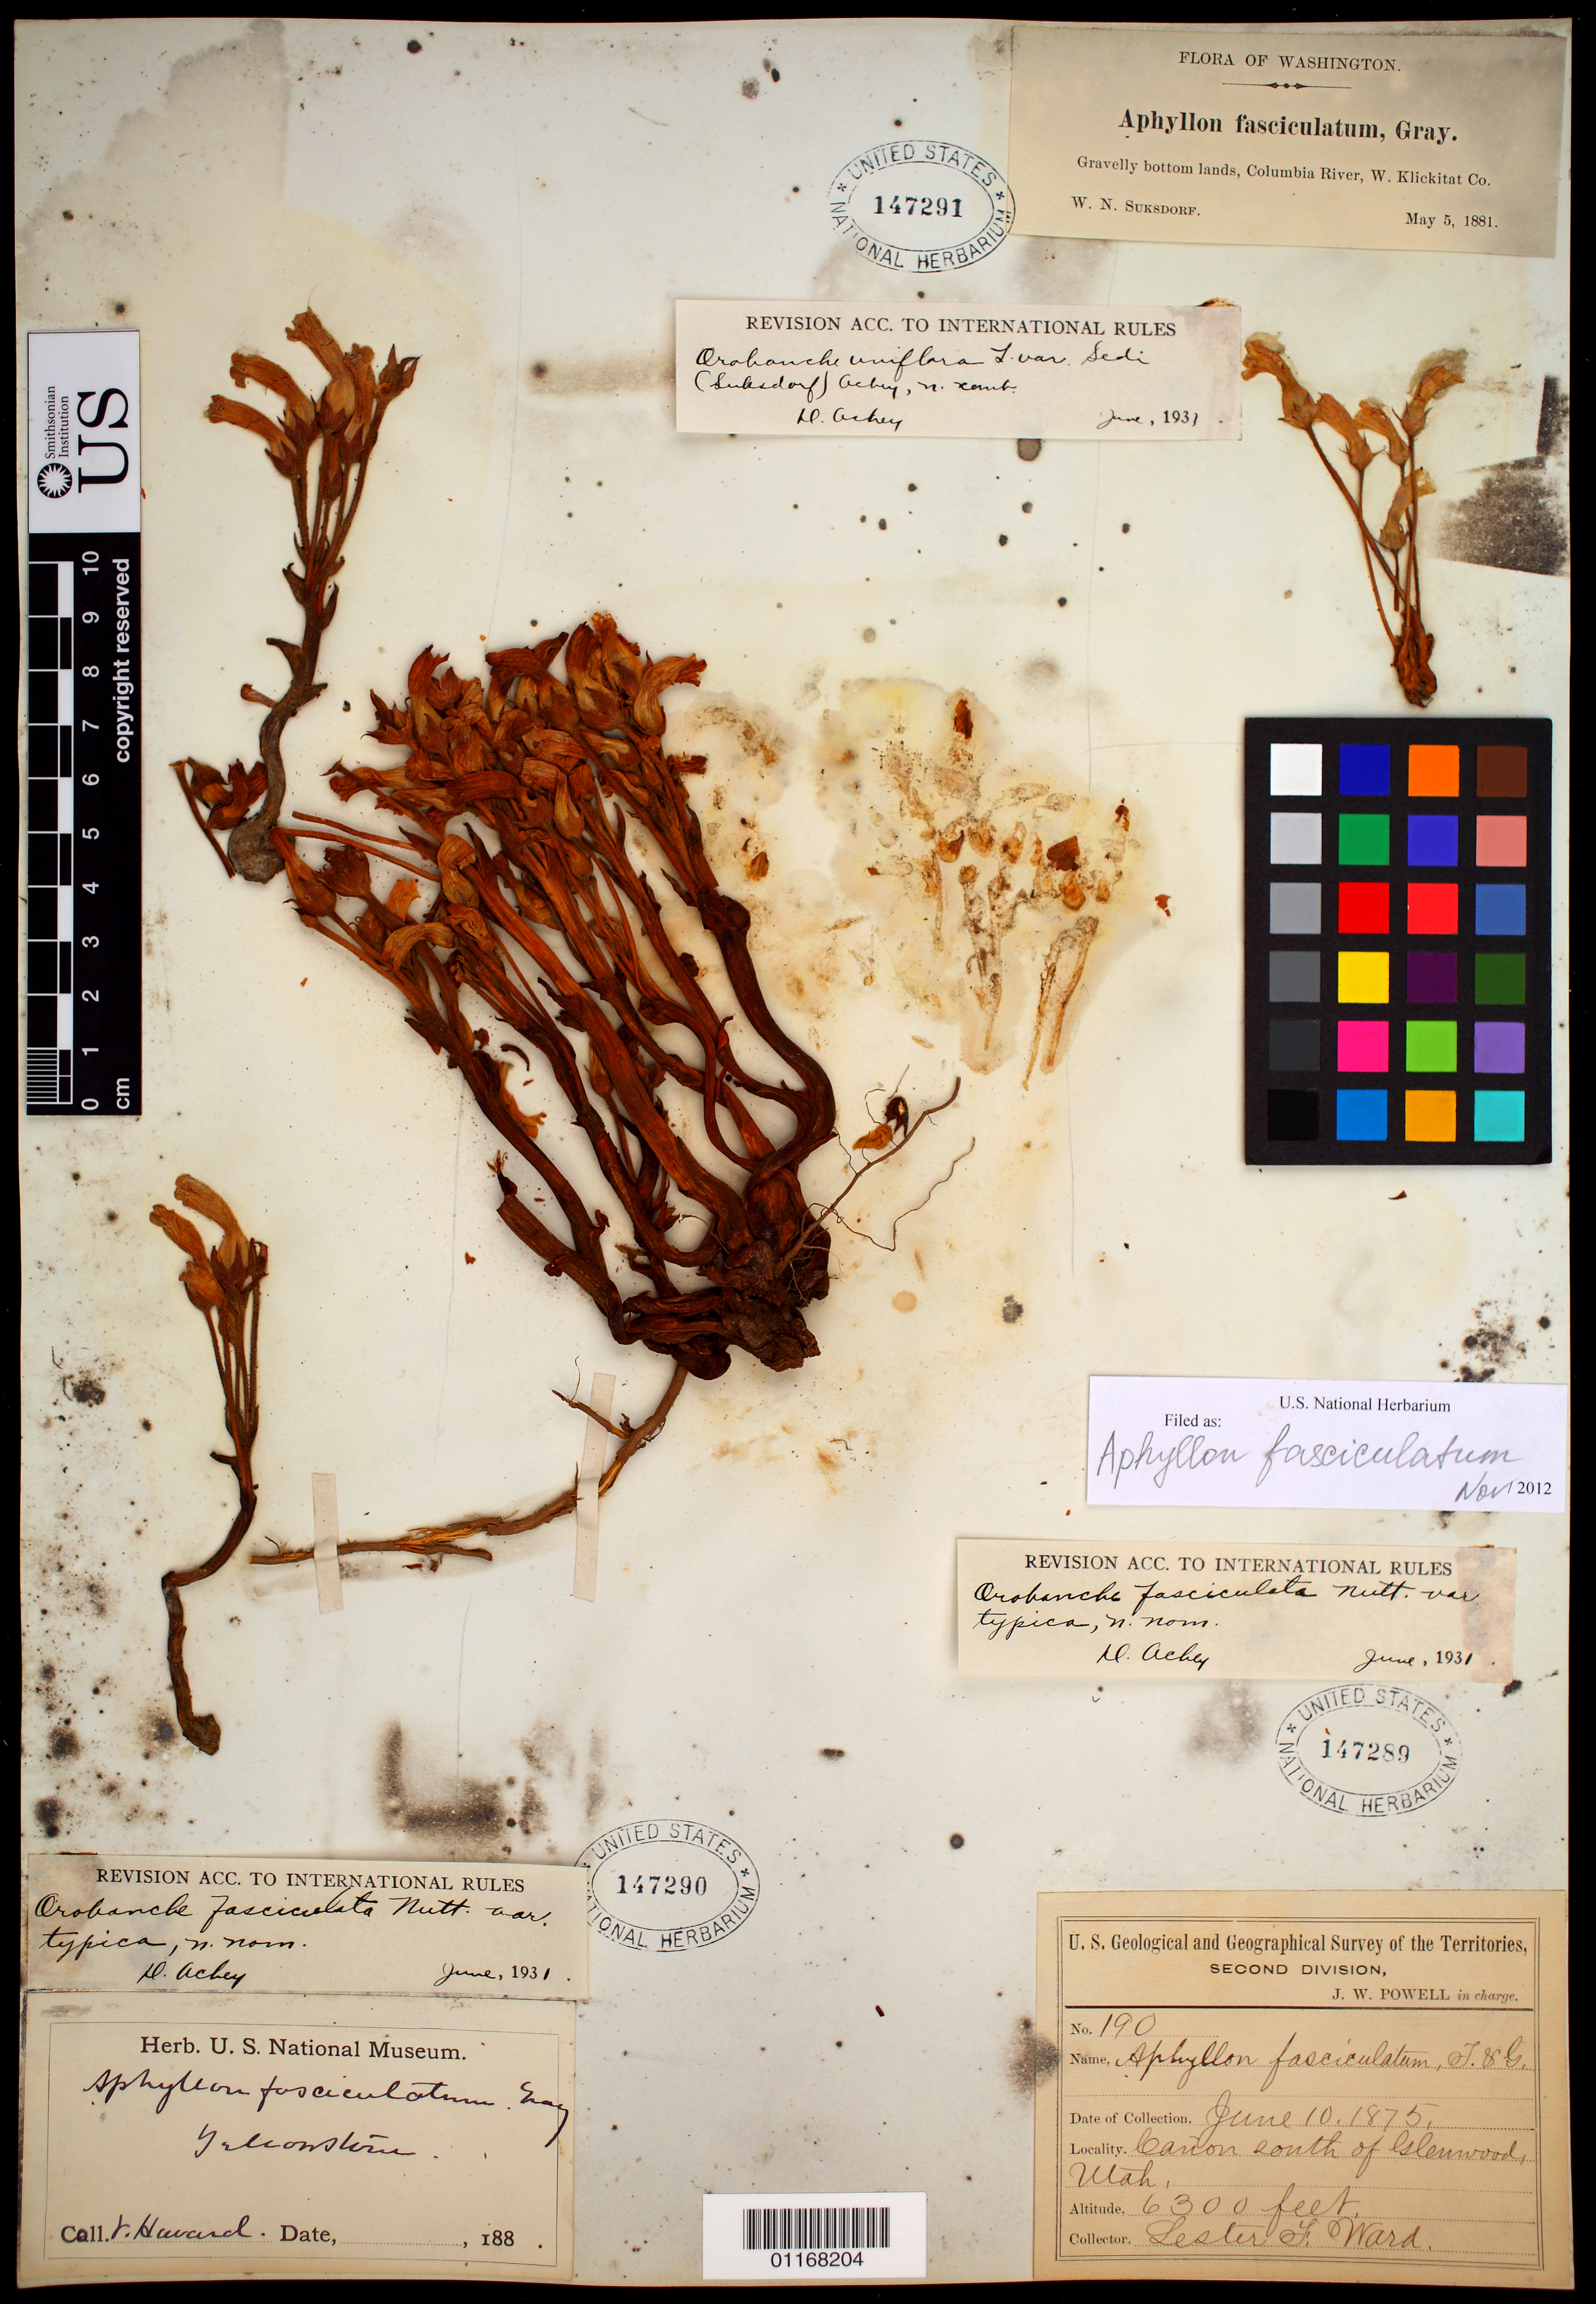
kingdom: Plantae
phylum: Tracheophyta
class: Magnoliopsida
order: Lamiales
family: Orobanchaceae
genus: Aphyllon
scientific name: Aphyllon fasciculatum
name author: (Nutt.) Torr. & A. Gray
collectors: L. F. Ward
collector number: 190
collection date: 1875-06-10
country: United States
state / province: Utah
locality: Canyon south of Glenwood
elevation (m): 1920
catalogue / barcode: US 147289